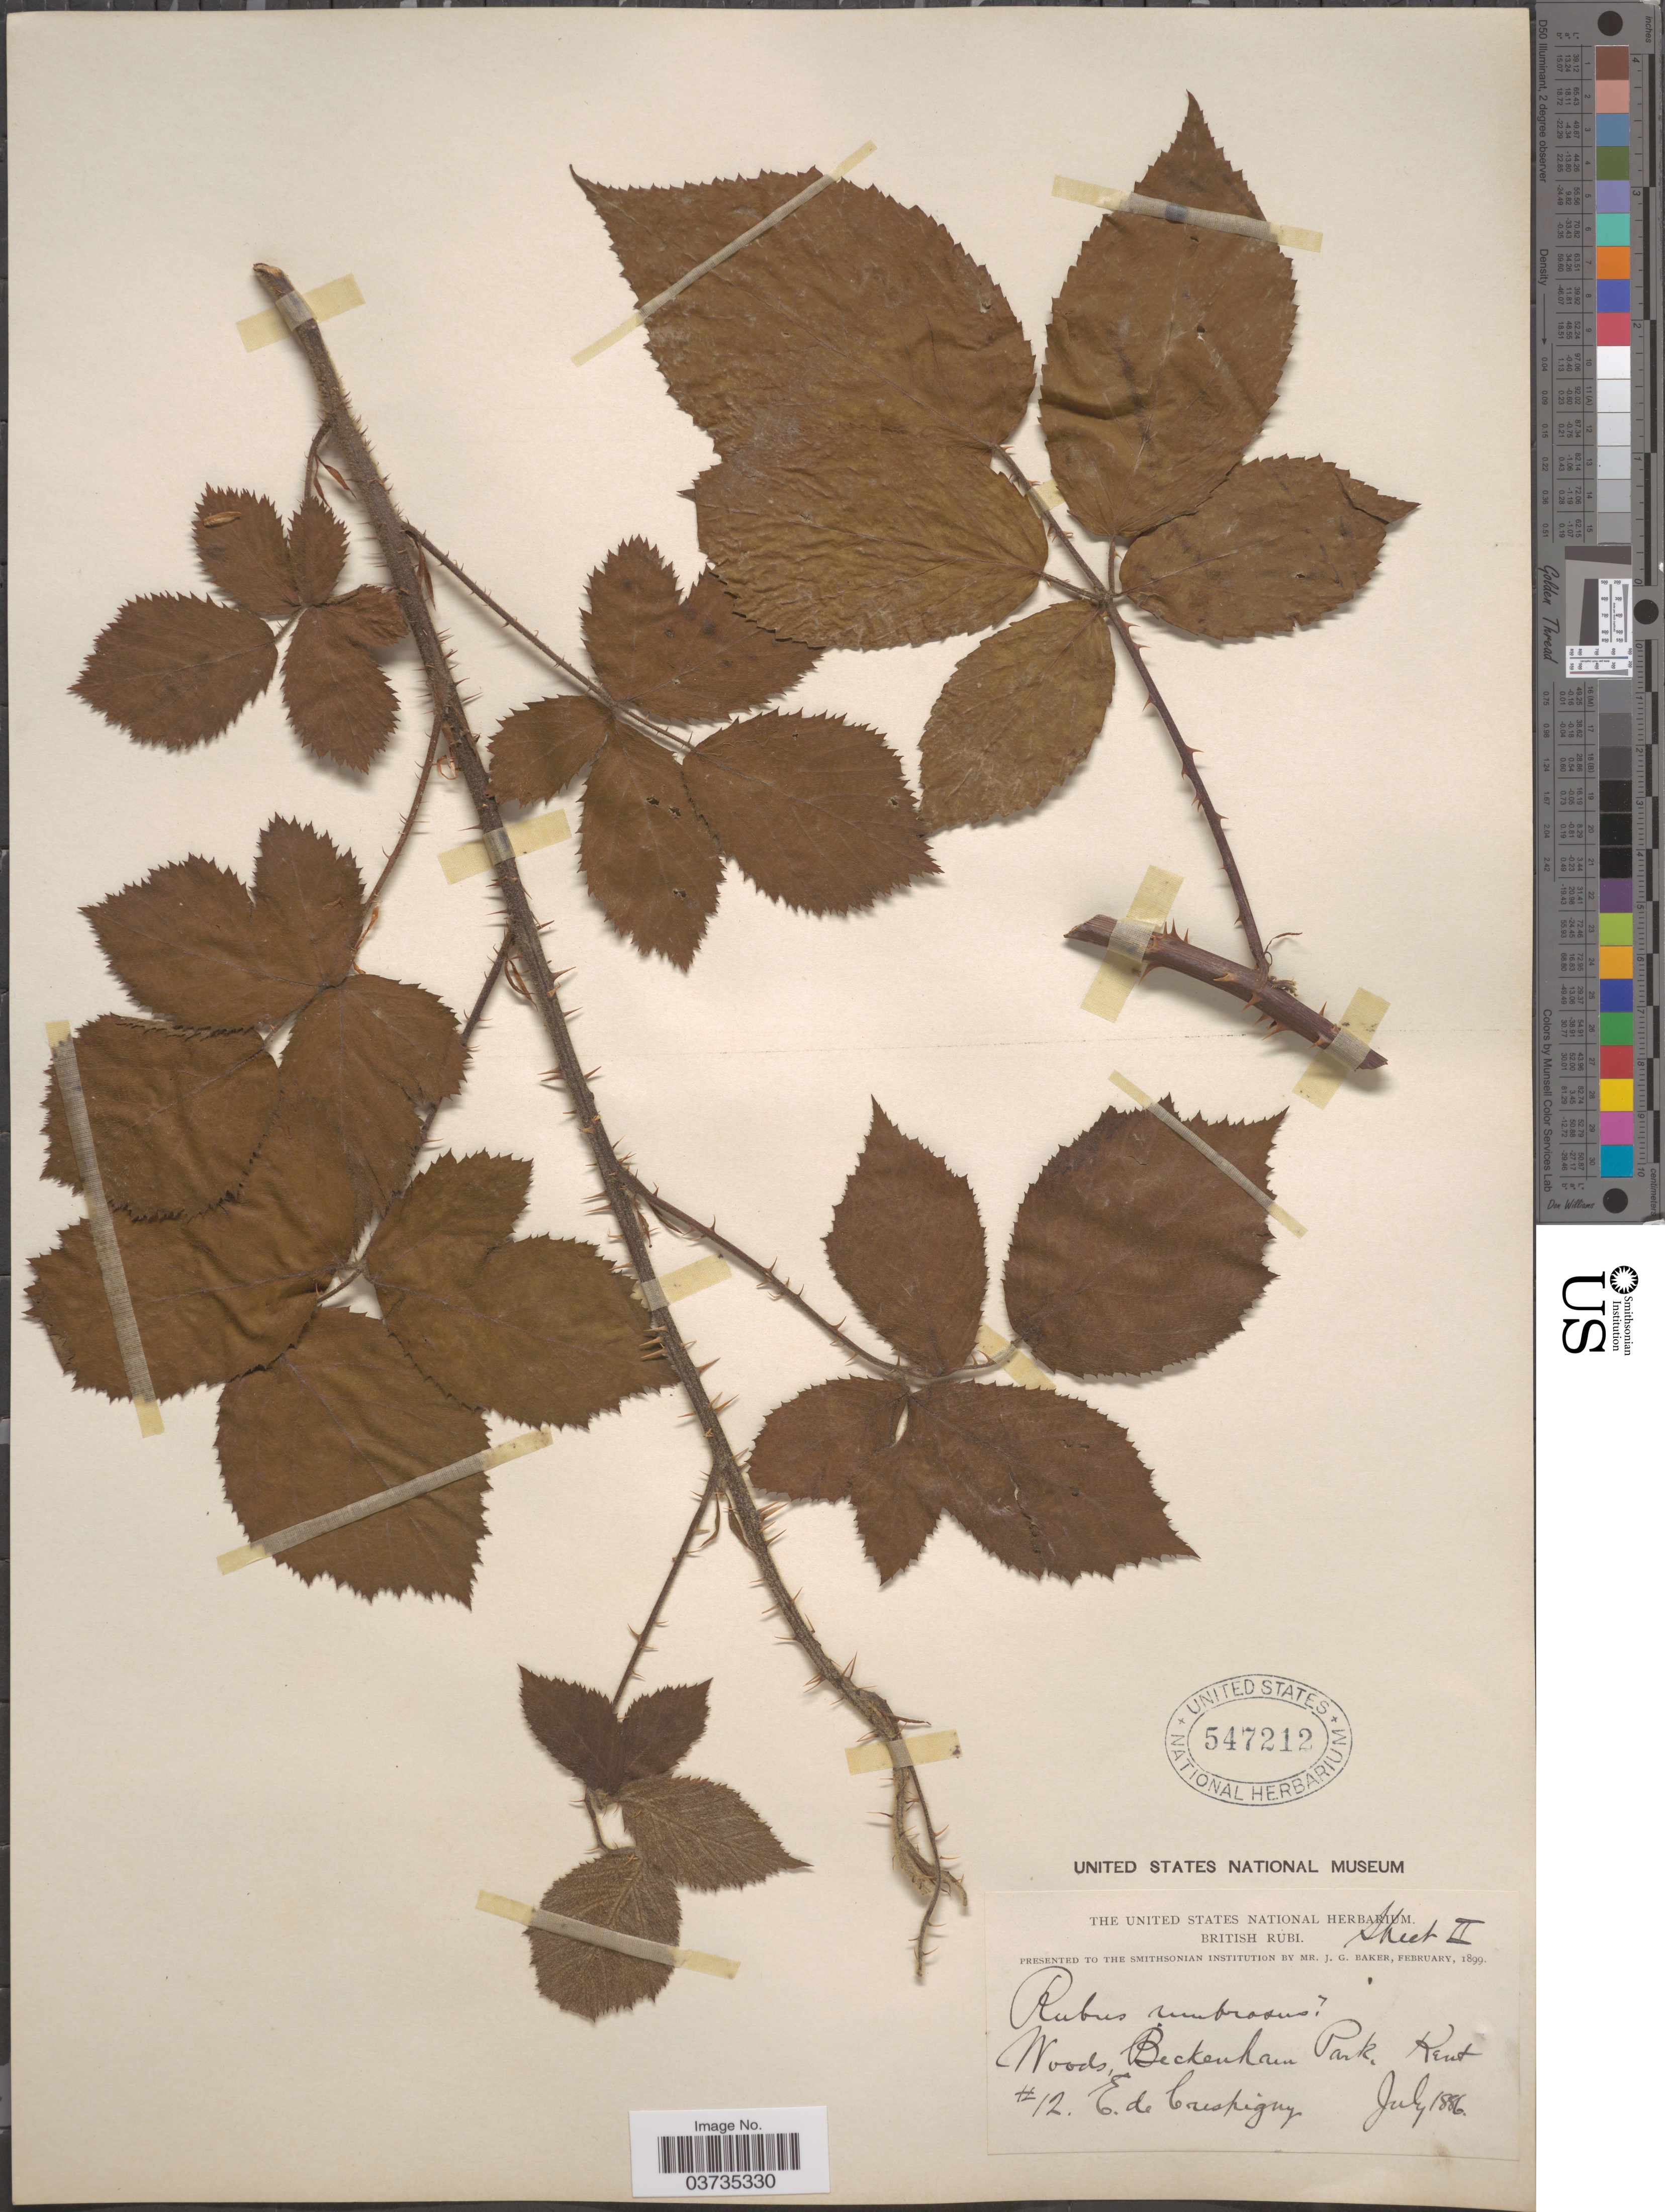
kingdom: Plantae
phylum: Tracheophyta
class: Magnoliopsida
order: Rosales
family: Rosaceae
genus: Rubus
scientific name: Rubus umbrosus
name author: (Weihe & Nees) Boreau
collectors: E. de Crespigny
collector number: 12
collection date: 1886-07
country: United Kingdom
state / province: England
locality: Woods, Beckenham Park, Kent.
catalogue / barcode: US 547212